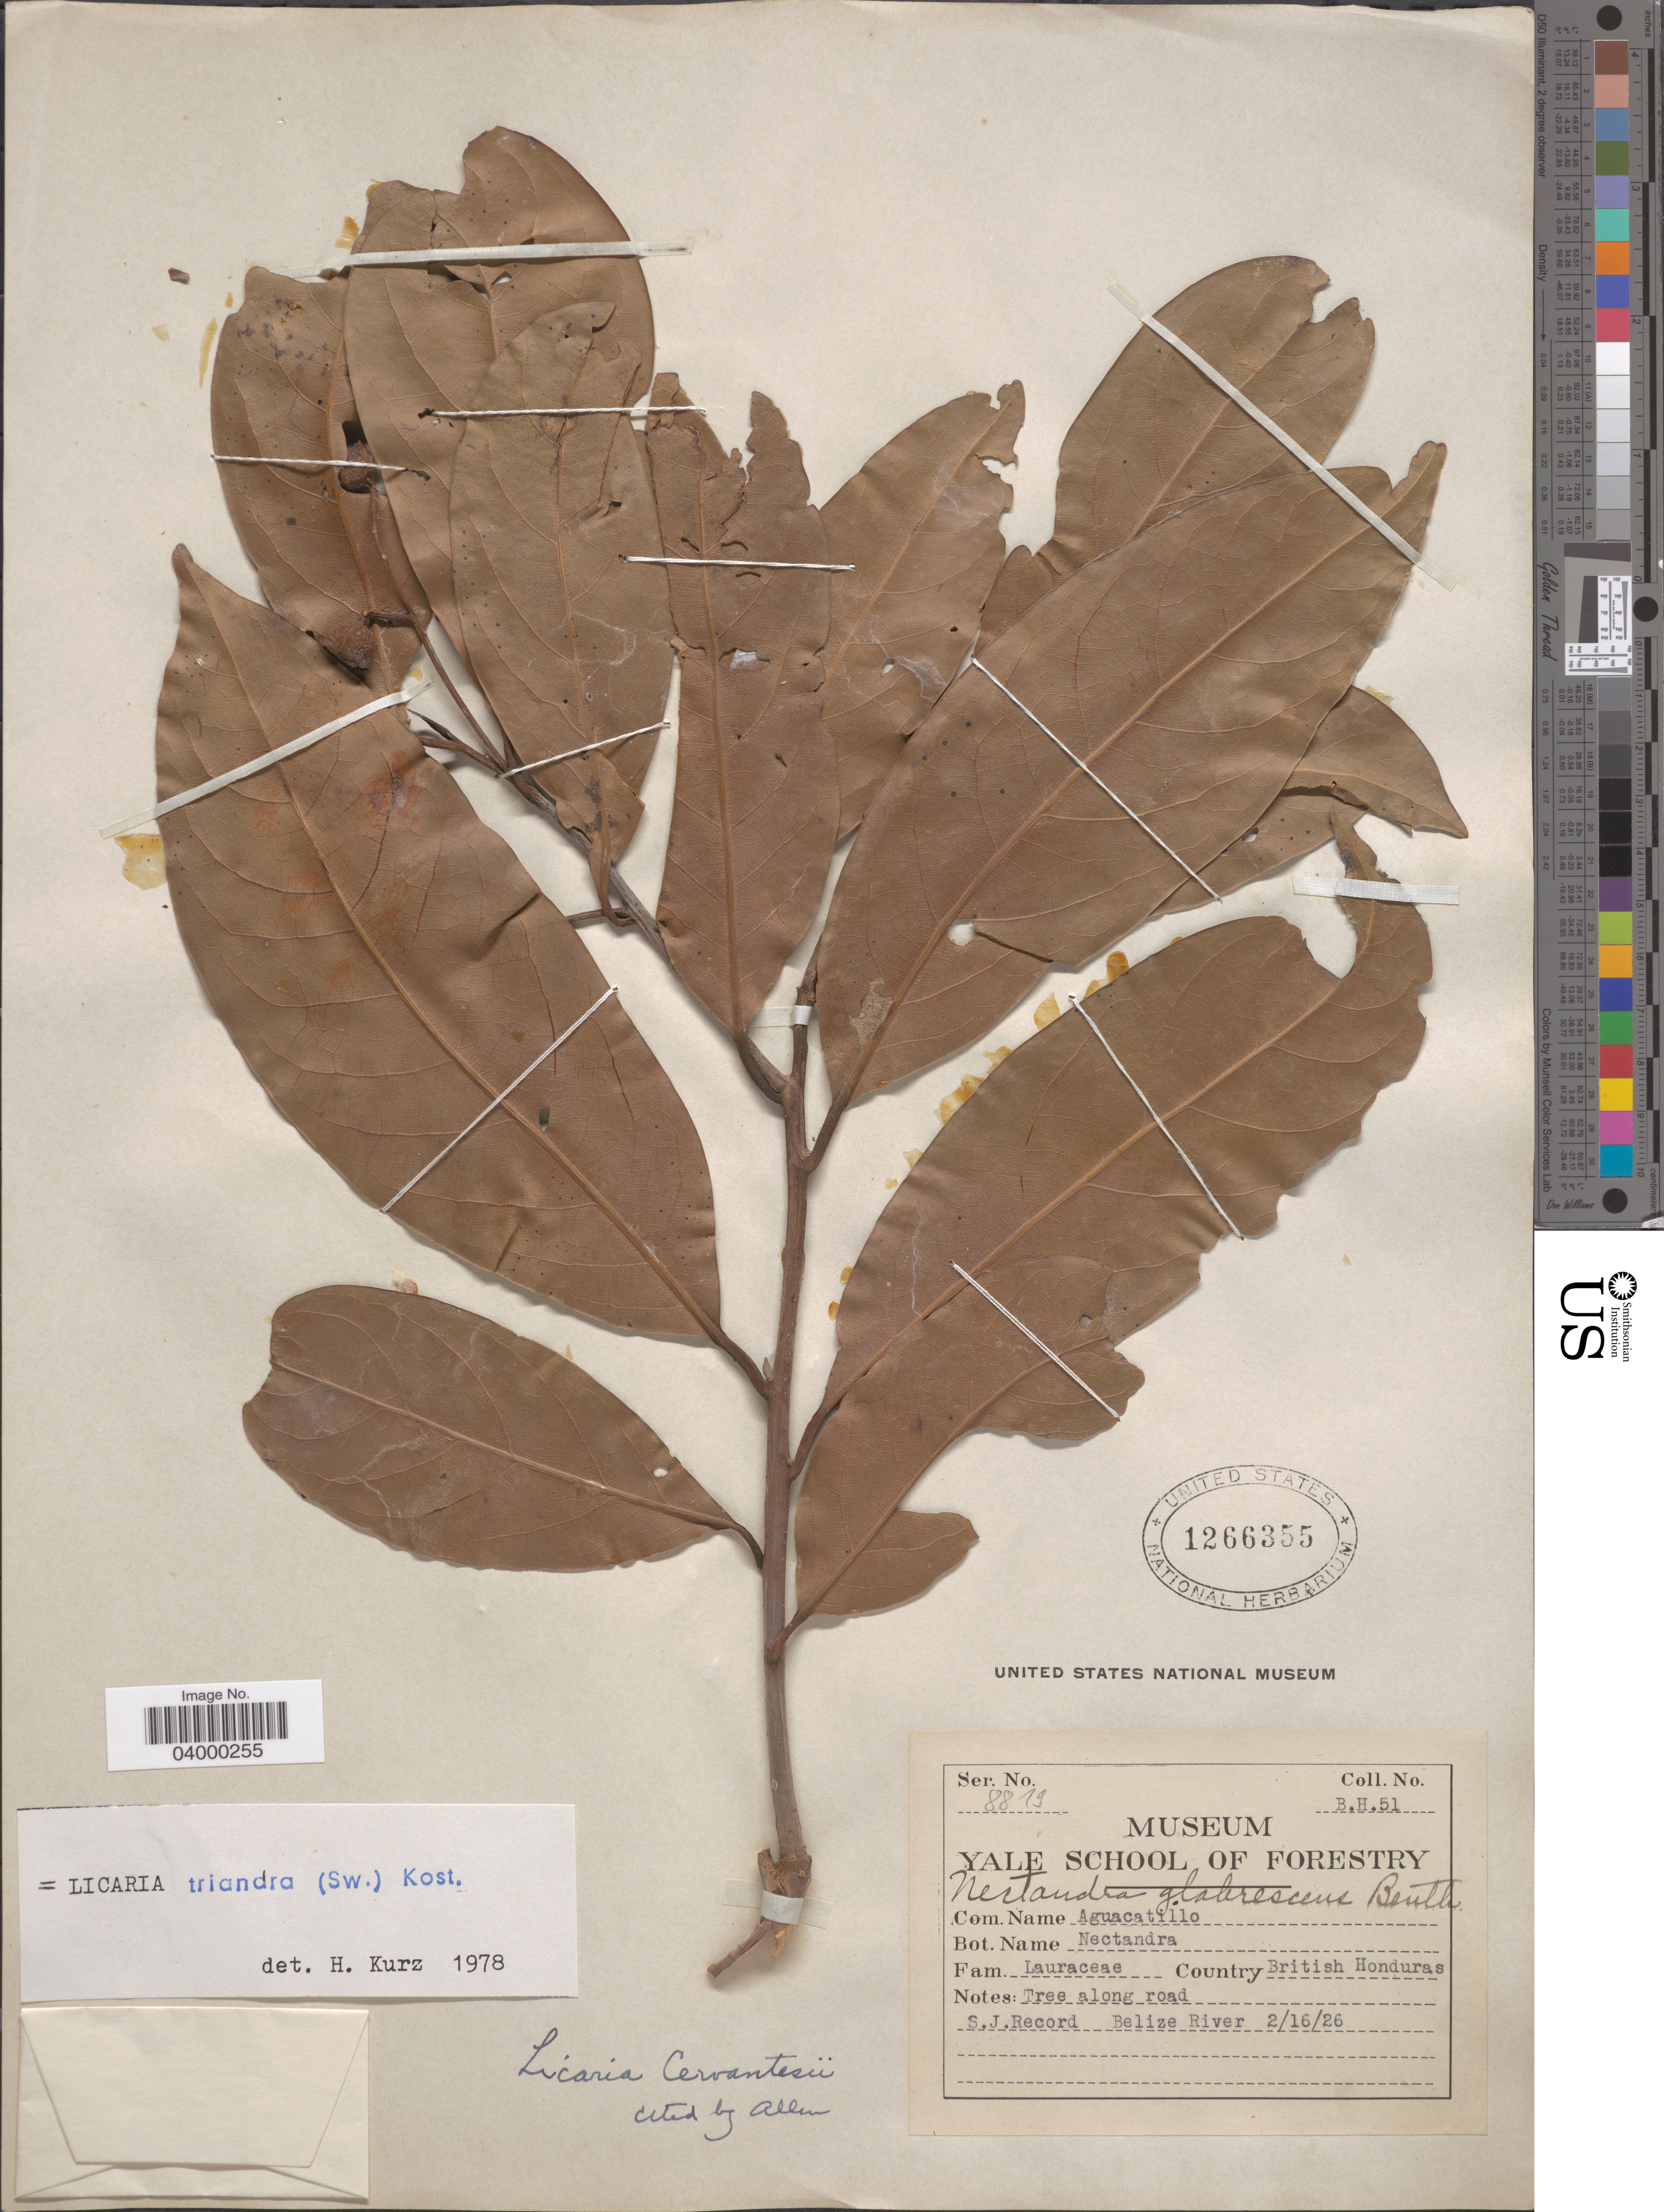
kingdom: Plantae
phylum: Tracheophyta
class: Magnoliopsida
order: Laurales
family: Lauraceae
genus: Licaria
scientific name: Licaria triandra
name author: (Sw.) Kosterm.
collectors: S. J. Record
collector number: BH 51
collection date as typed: Transcribed d/m/y: 16/2/26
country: Belize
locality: British Honduras. Belize River.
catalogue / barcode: US 1266355